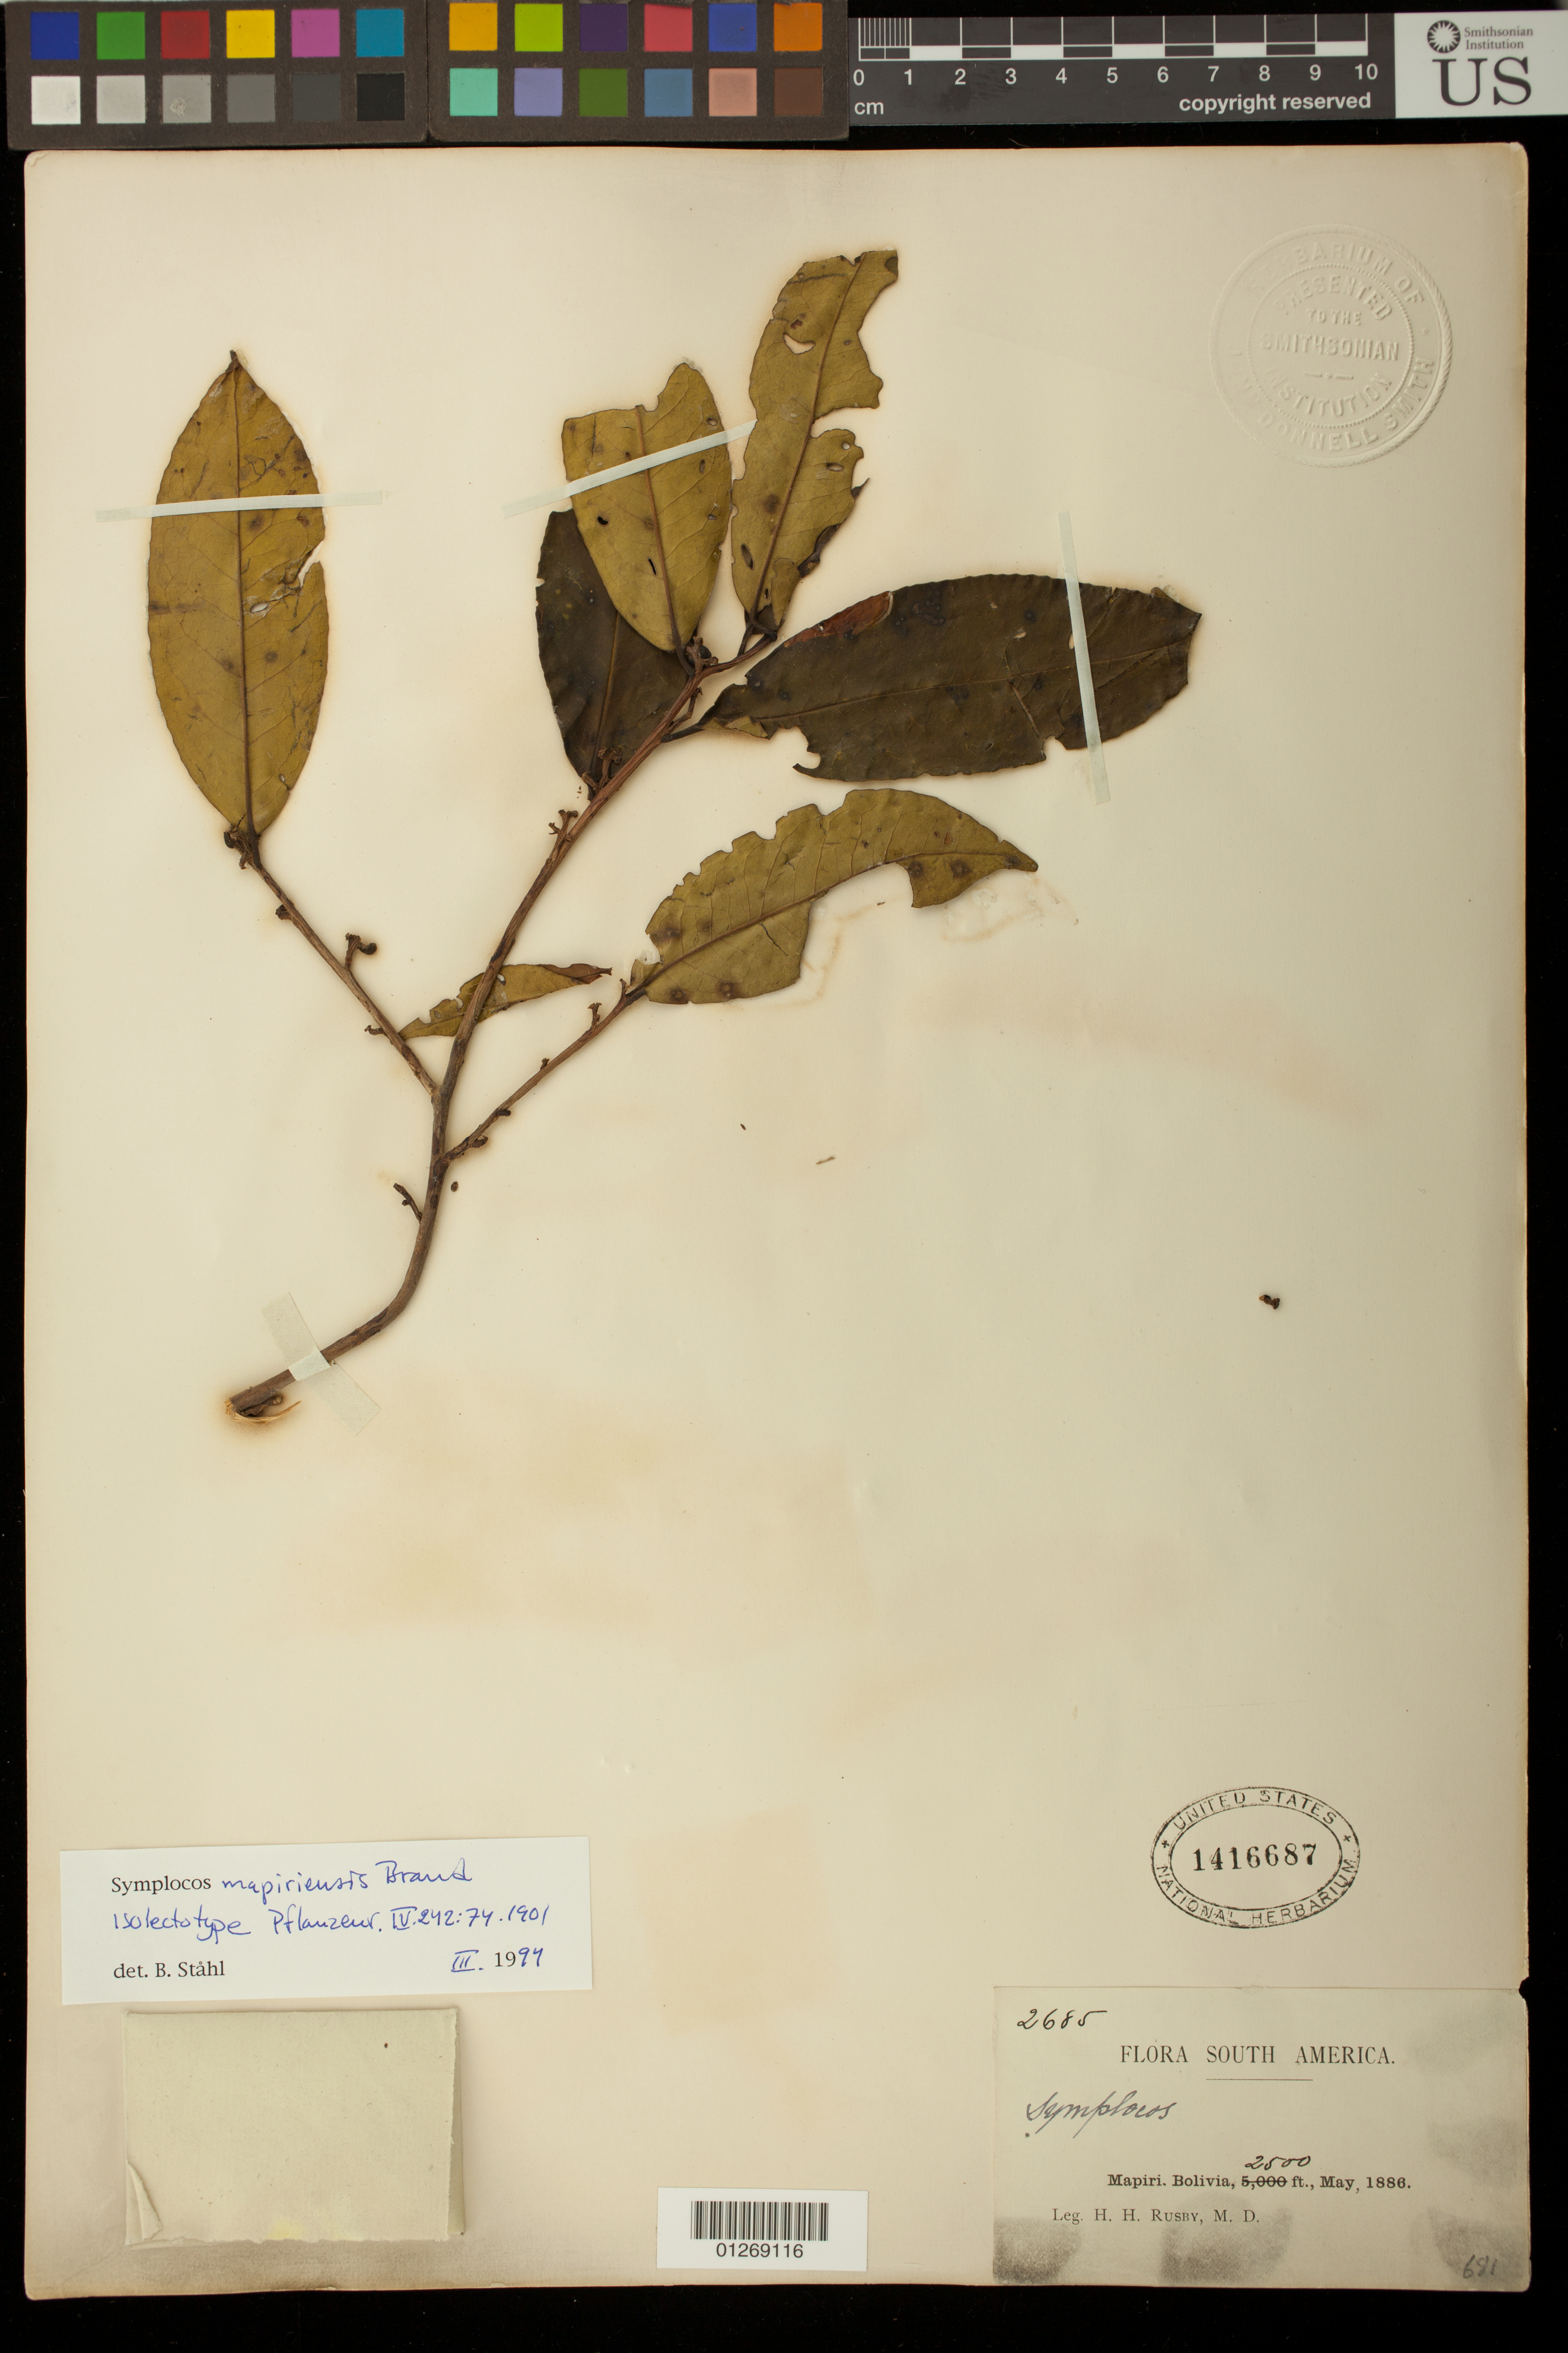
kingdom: Plantae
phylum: Tracheophyta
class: Magnoliopsida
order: Ericales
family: Symplocaceae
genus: Symplocos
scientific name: Symplocos mapiriensis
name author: Brand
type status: Isolectotype; Type Collection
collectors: H. H. Rusby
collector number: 2685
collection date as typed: May 1886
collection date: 1886-05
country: Bolivia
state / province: La Páz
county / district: Larecaja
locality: Mapiri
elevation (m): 762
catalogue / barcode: US 1416687